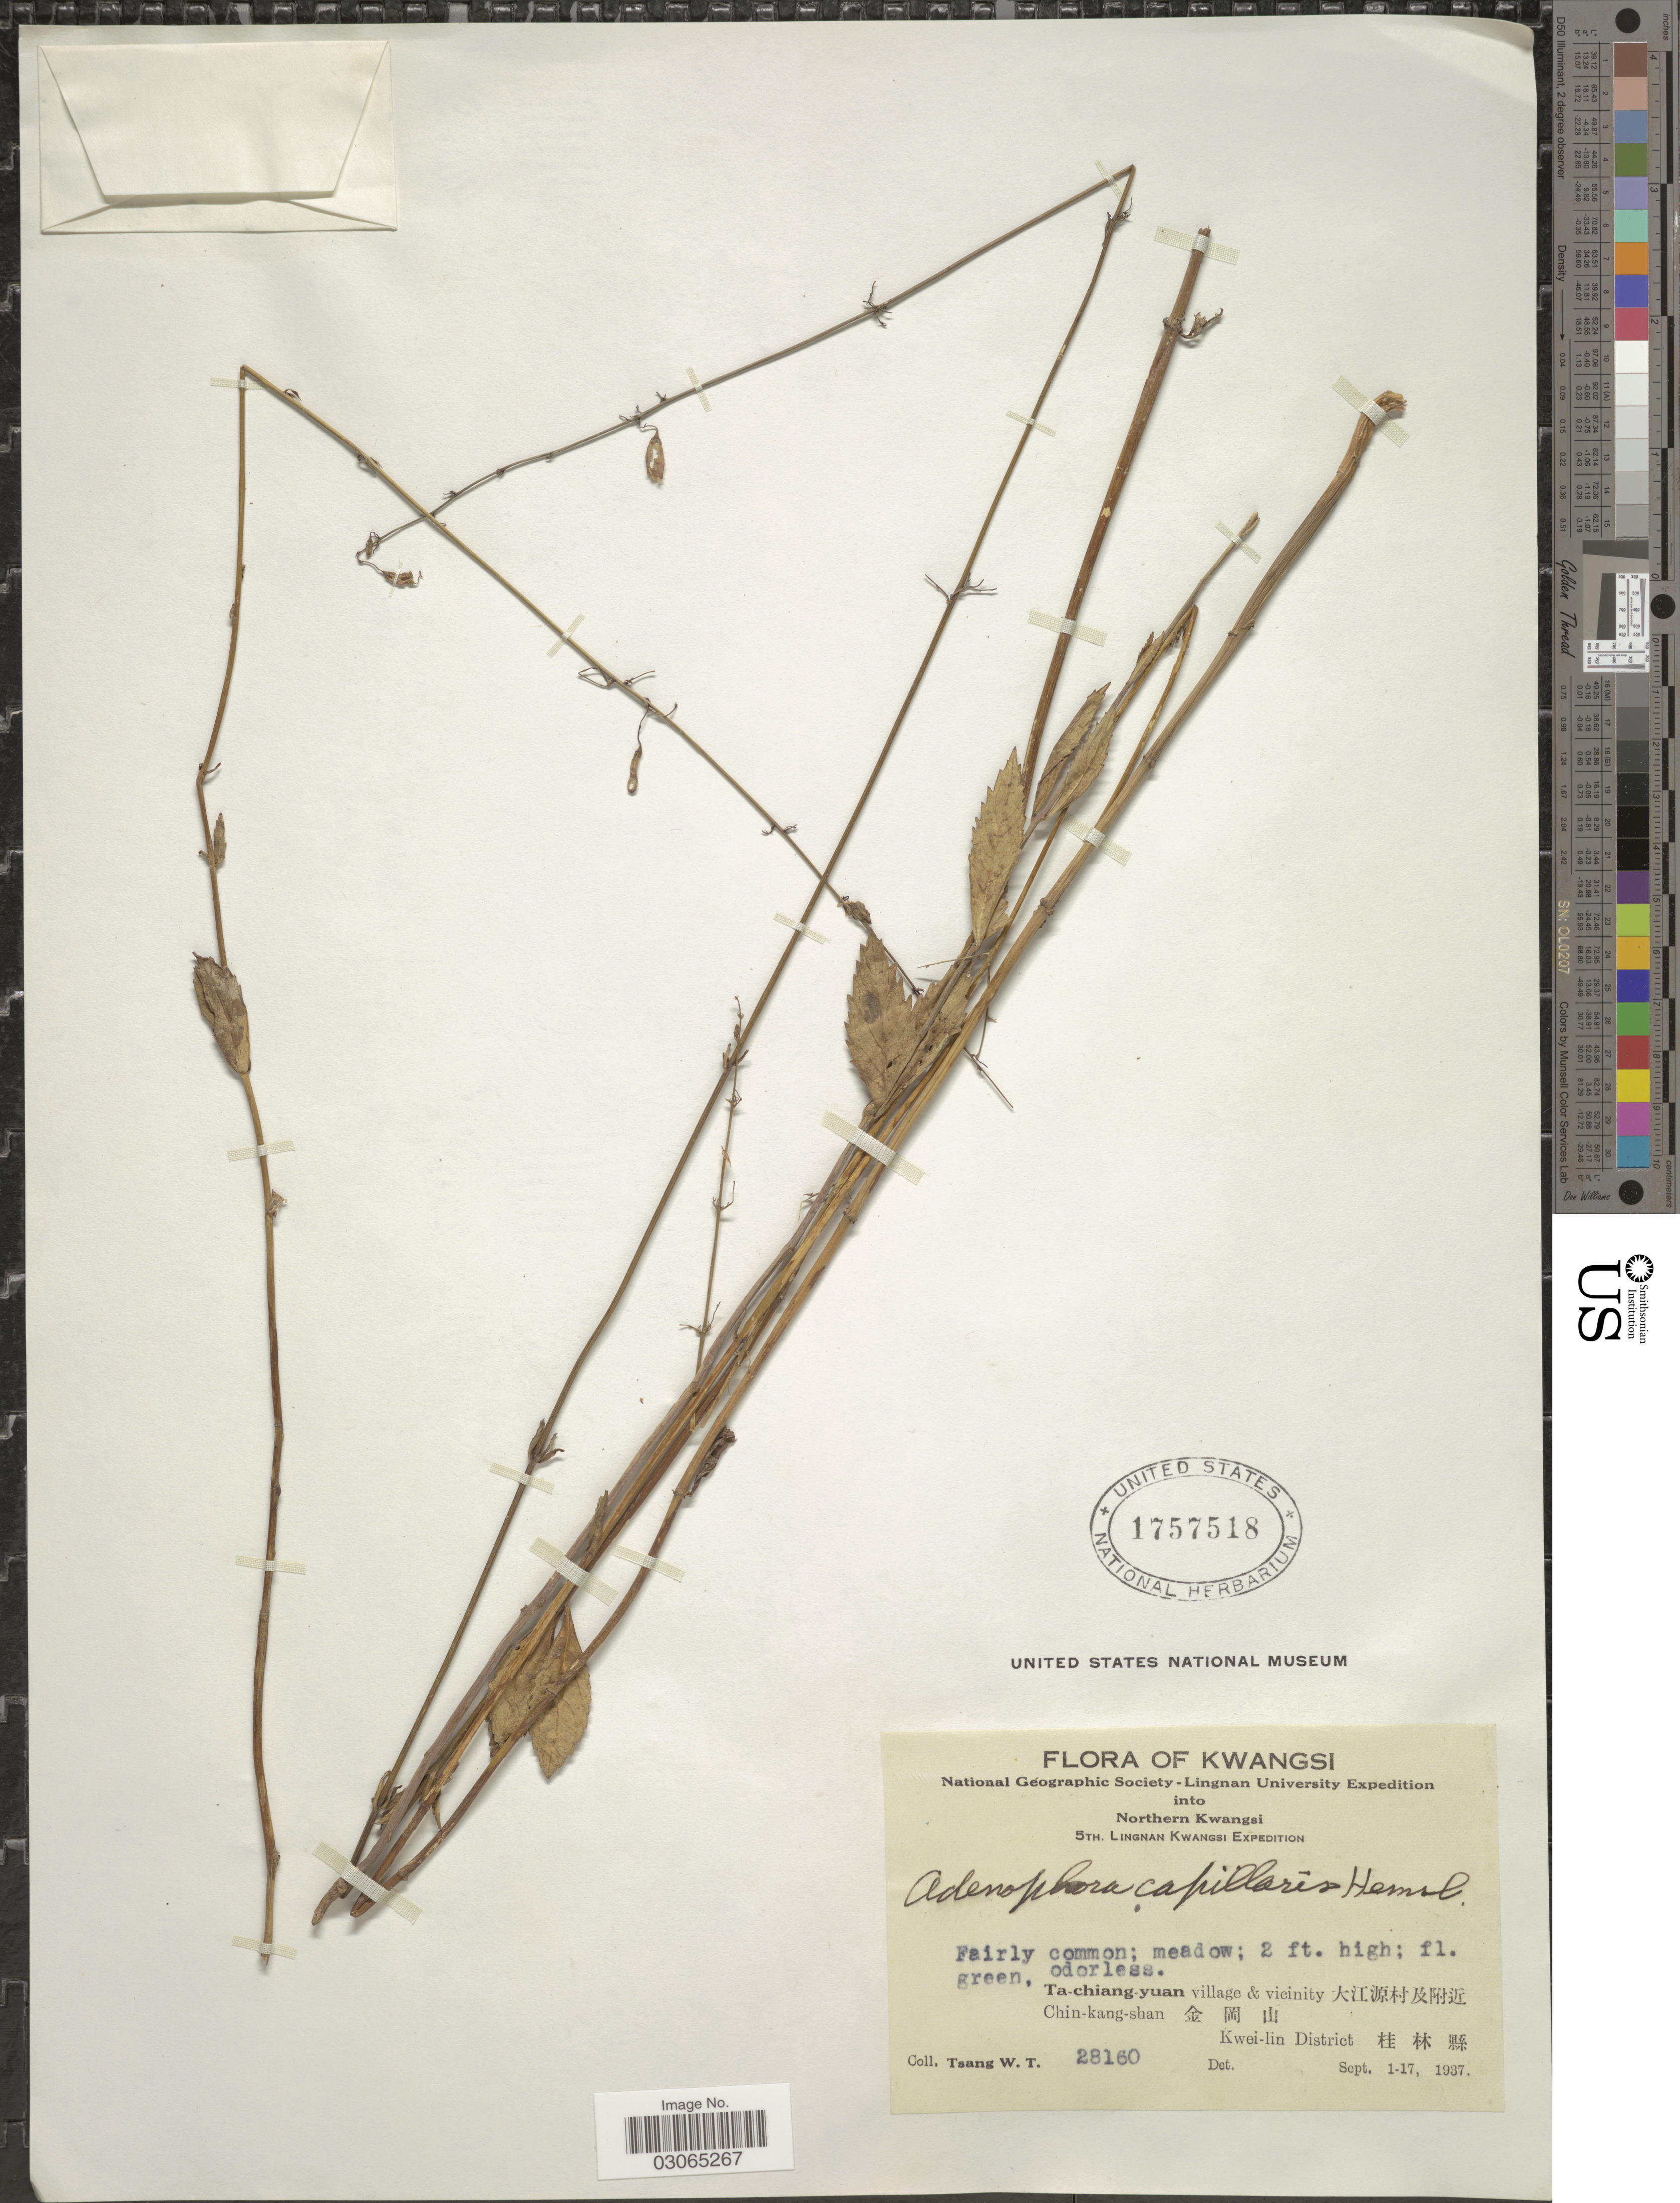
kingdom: Plantae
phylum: Tracheophyta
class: Magnoliopsida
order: Asterales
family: Campanulaceae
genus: Adenophora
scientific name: Adenophora capillaris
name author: Hemsl.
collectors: W. T. Tsang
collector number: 28160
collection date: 1937-09-01/1937-09-17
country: China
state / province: Guangxi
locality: Kwangsi. Northern Kwangsi. Ta-chiang-yuan village & vicinity. Chin-kang-shan. Kwei-lin District.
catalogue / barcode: US 1757518